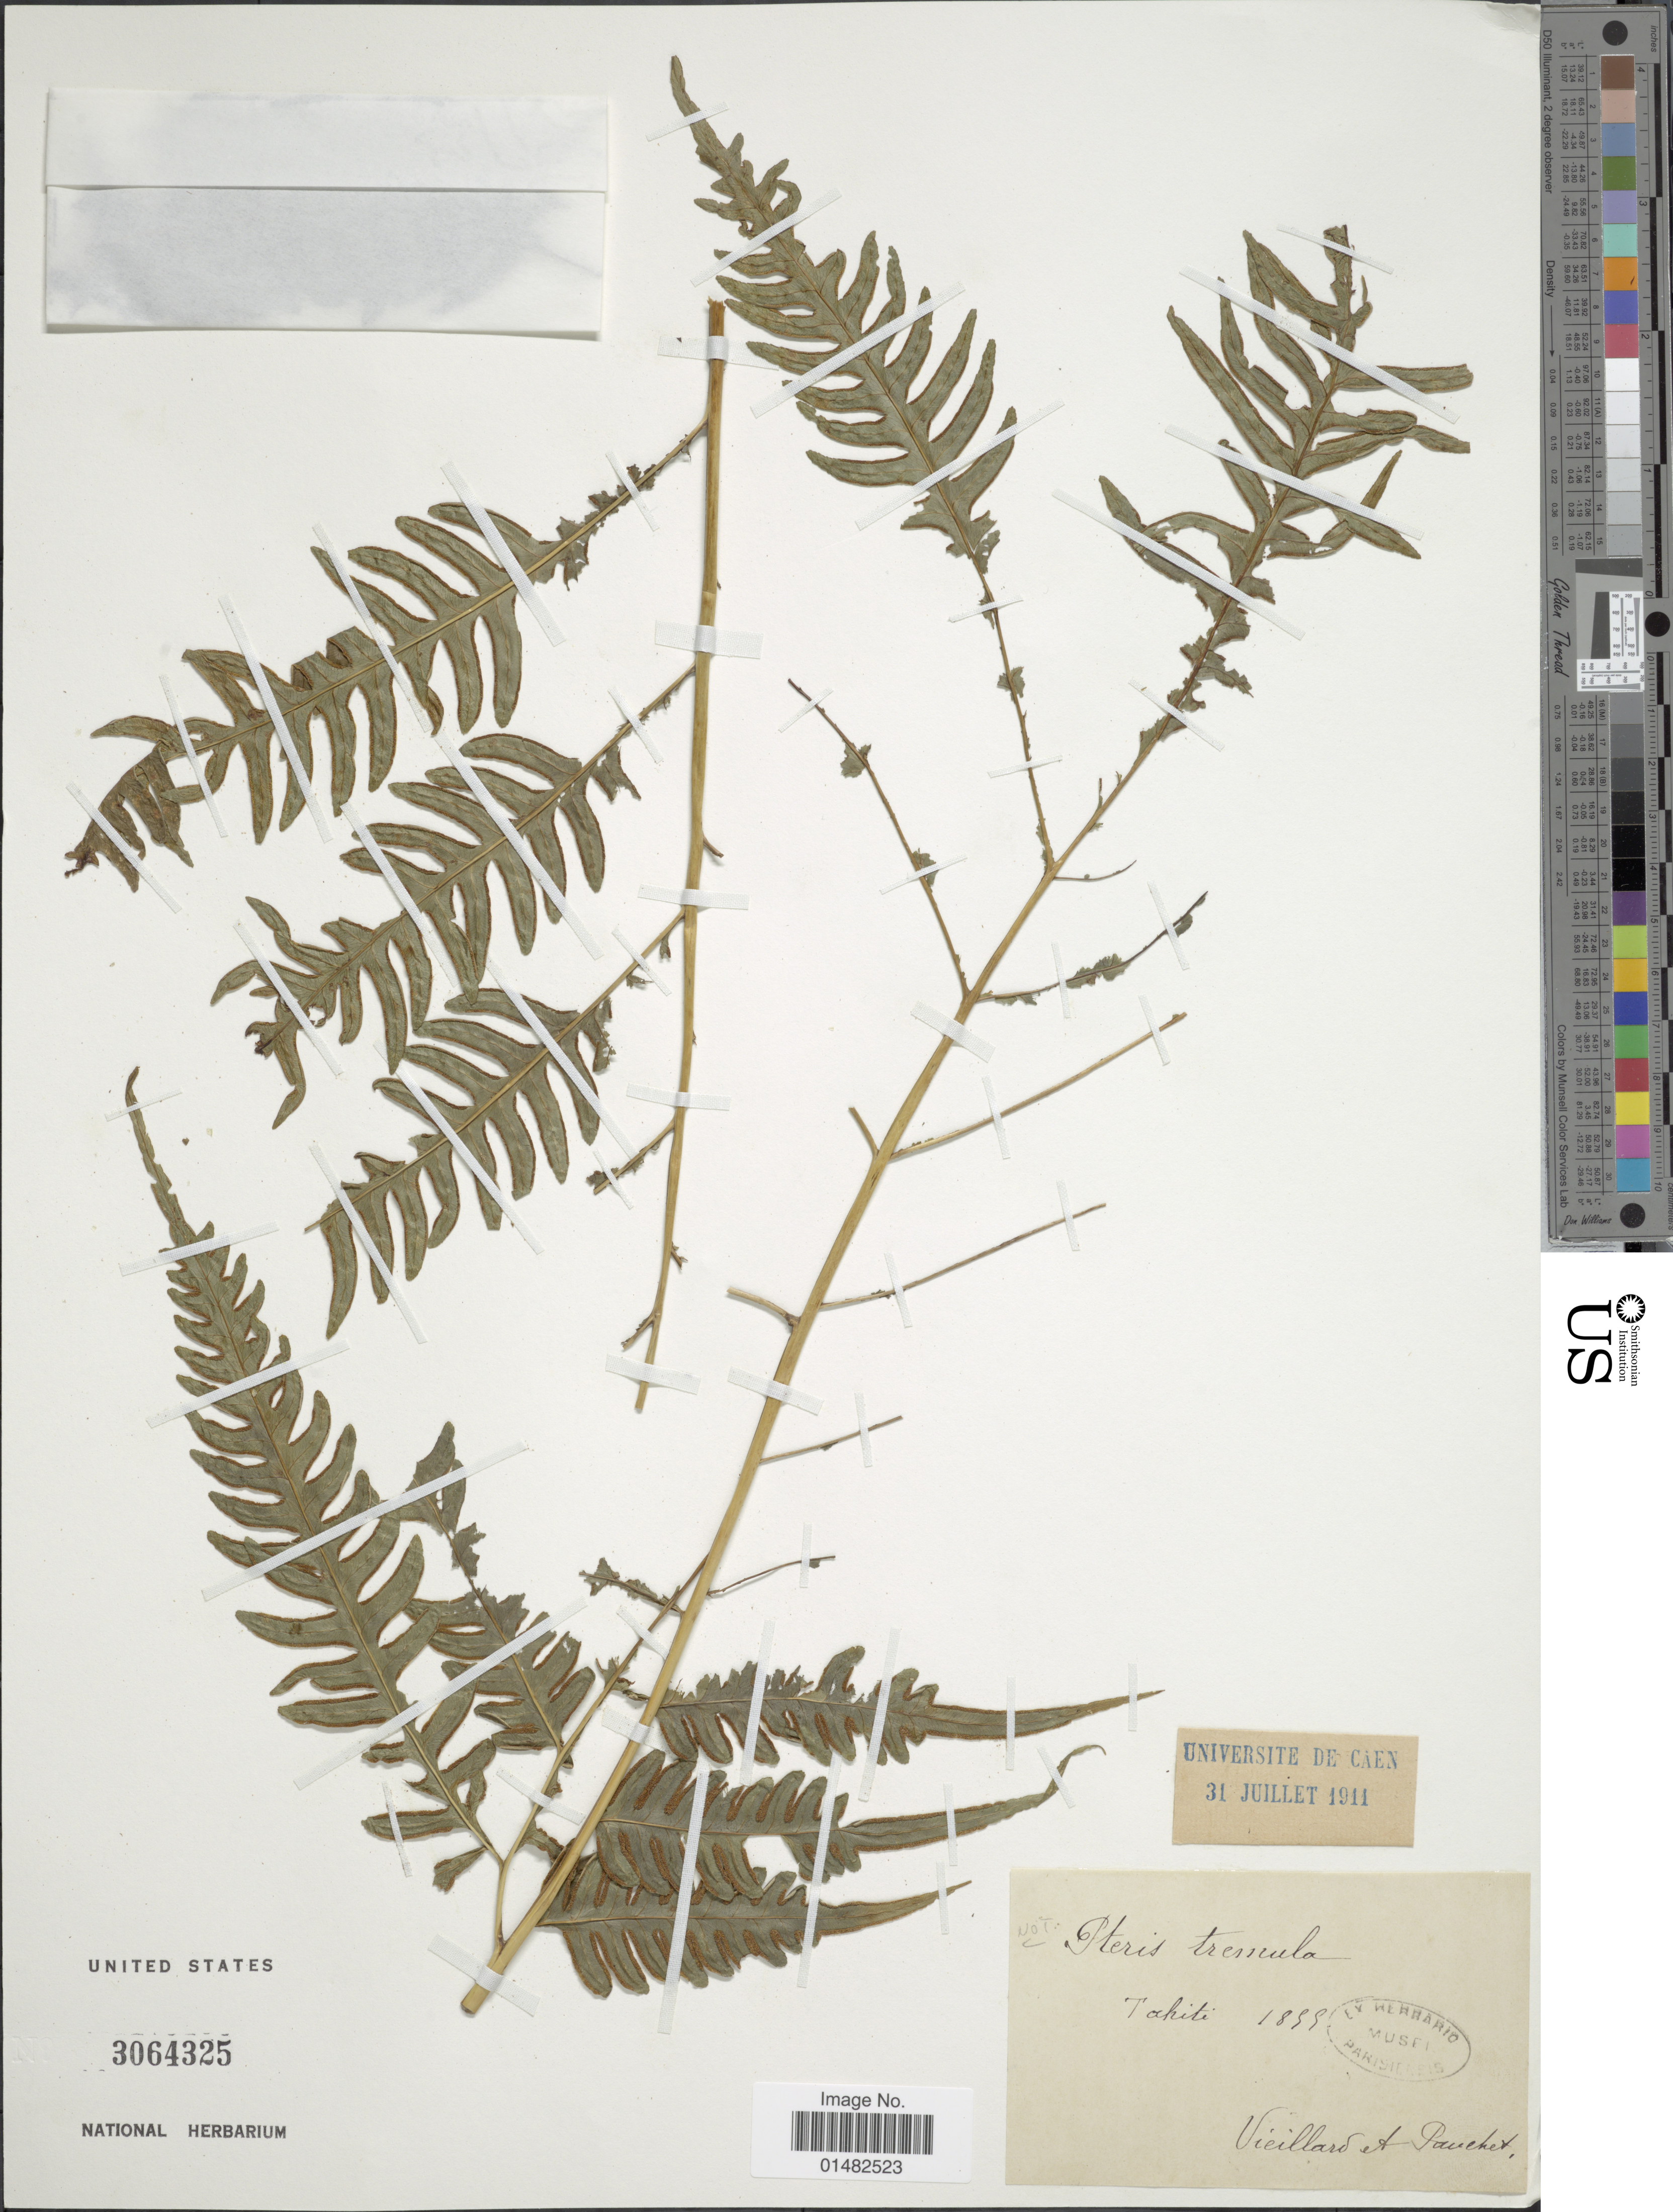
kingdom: Plantae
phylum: Tracheophyta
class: Polypodiopsida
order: Polypodiales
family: Pteridaceae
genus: Pteris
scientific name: Pteris tripartita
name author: Sw.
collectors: -. Vieillard & Pauchet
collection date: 1899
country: French Polynesia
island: Tahiti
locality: Tahiti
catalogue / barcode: US 3064325